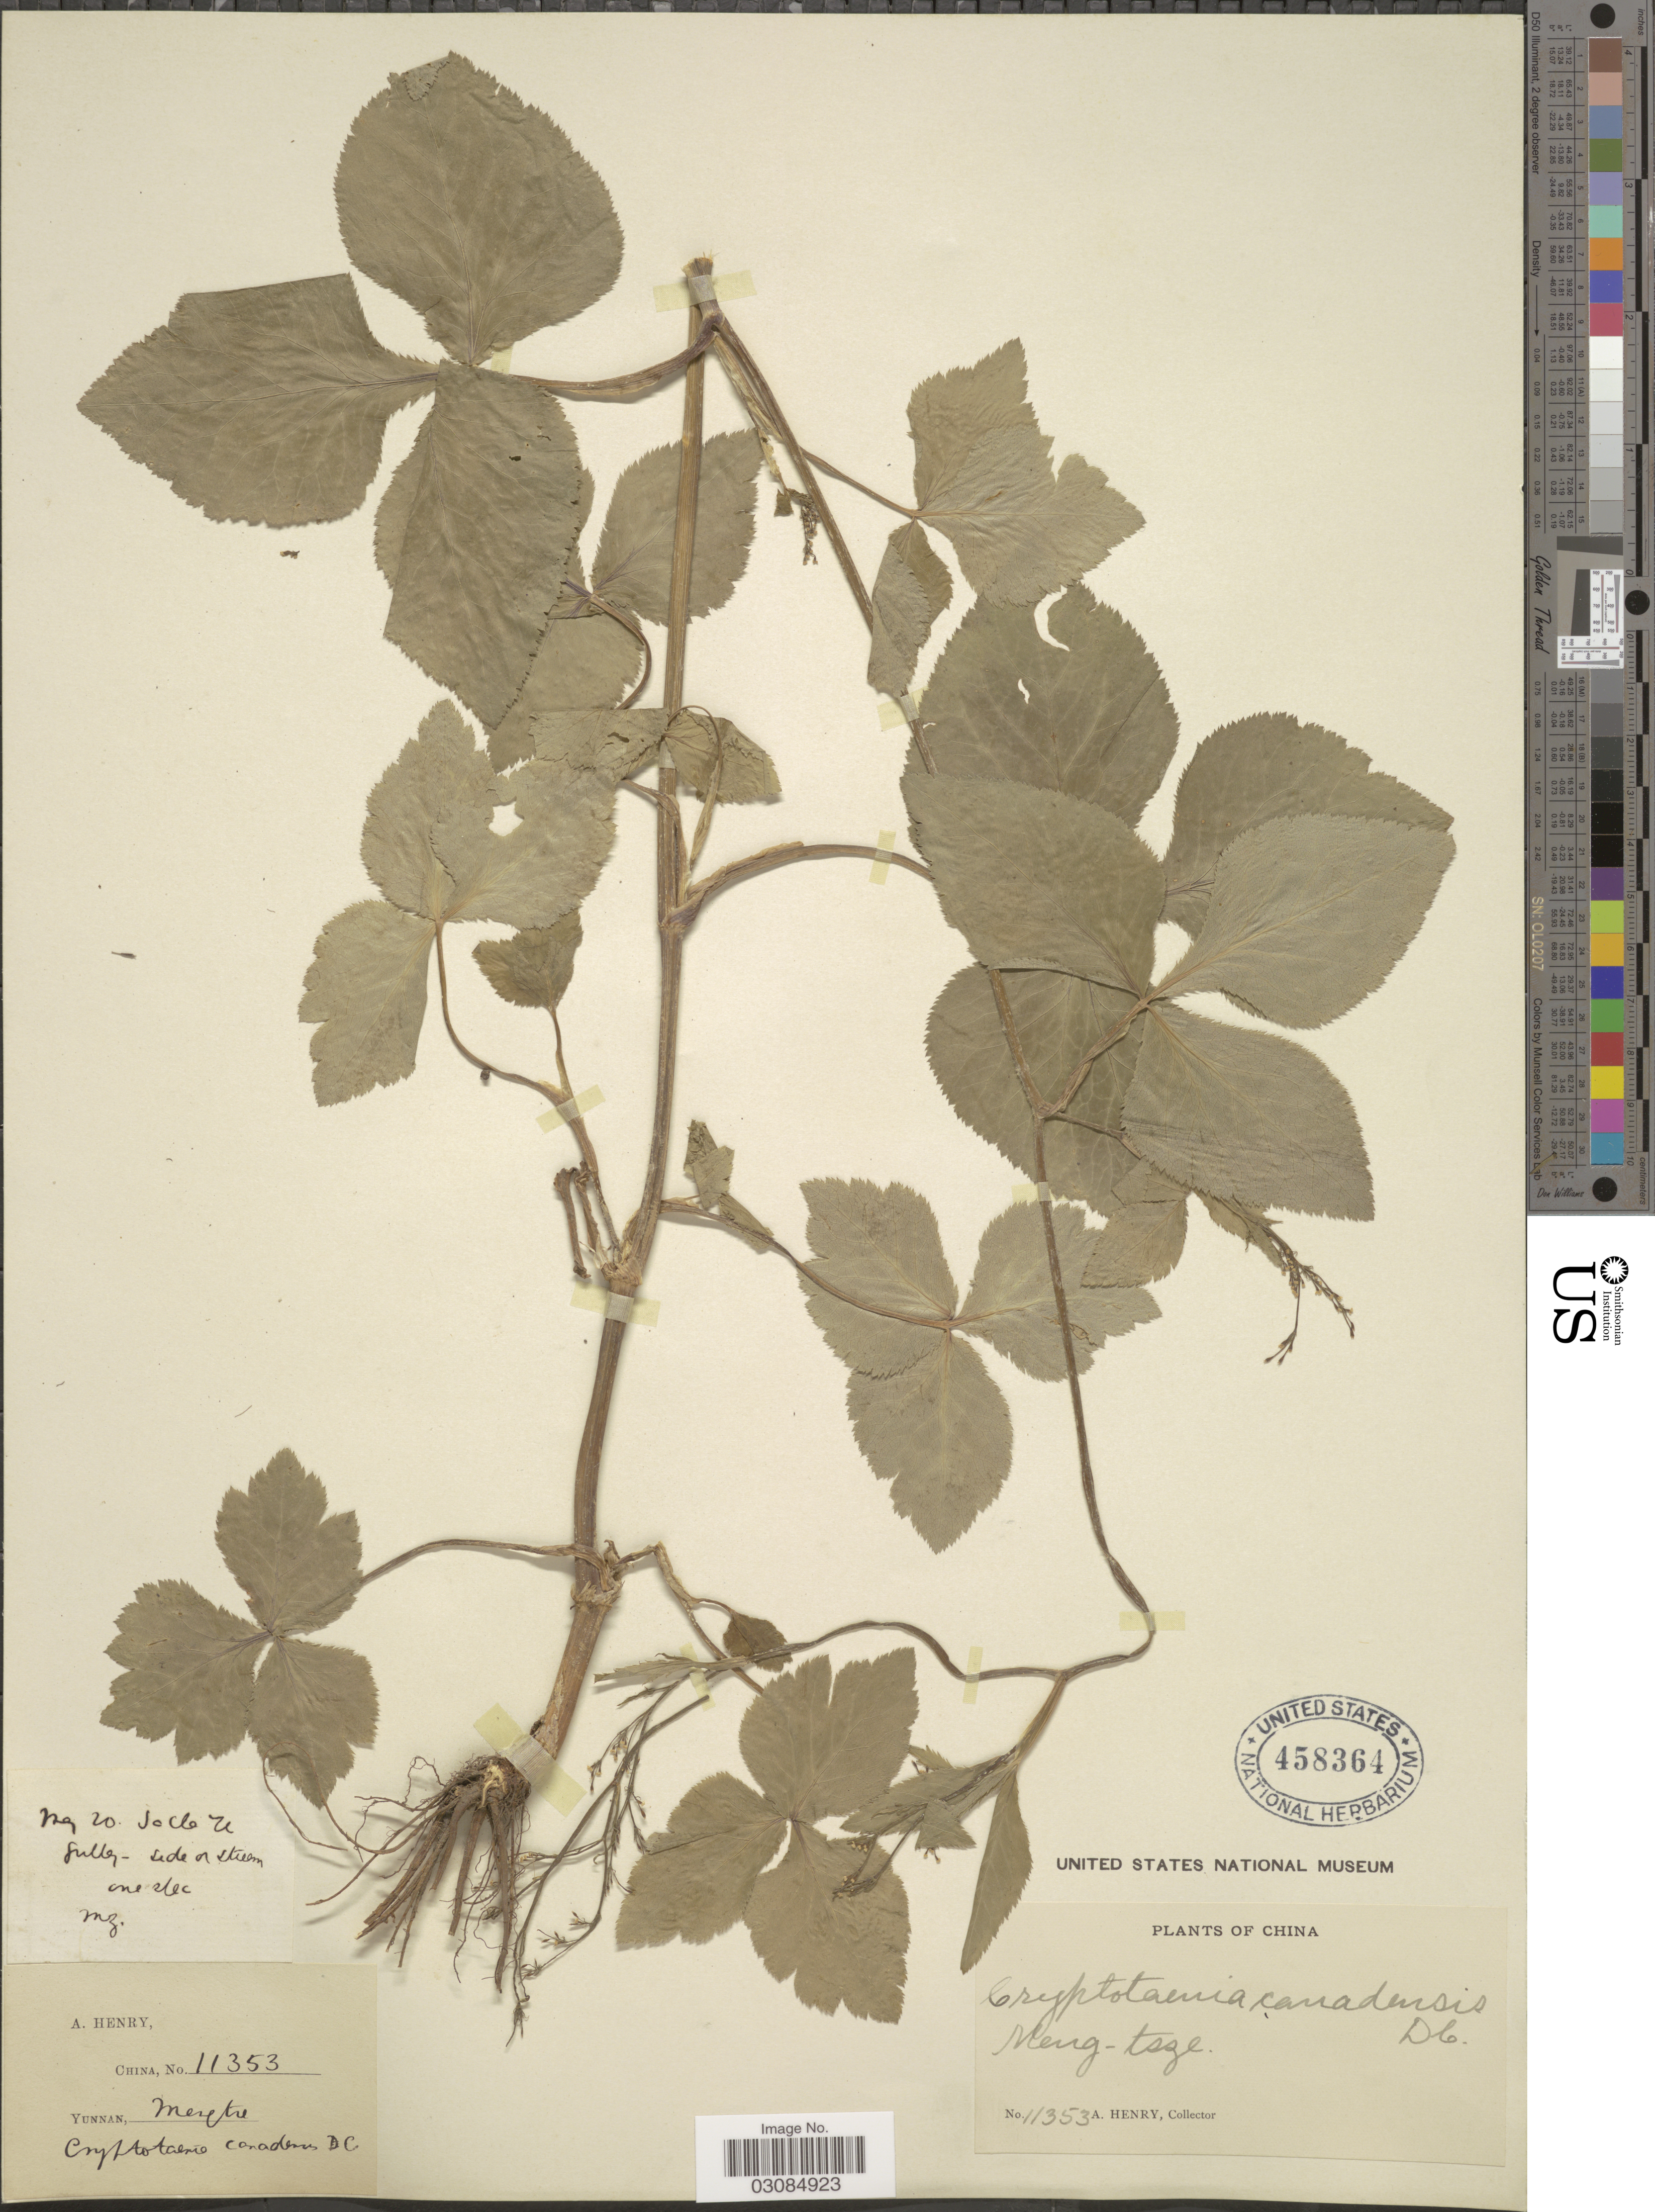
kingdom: Plantae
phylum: Tracheophyta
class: Magnoliopsida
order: Apiales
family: Apiaceae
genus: Cryptotaenia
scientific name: Cryptotaenia canadensis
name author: (L.) DC.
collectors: A. Henry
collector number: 11353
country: China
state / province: Yunnan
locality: Meng-tsze.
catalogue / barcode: US 458364